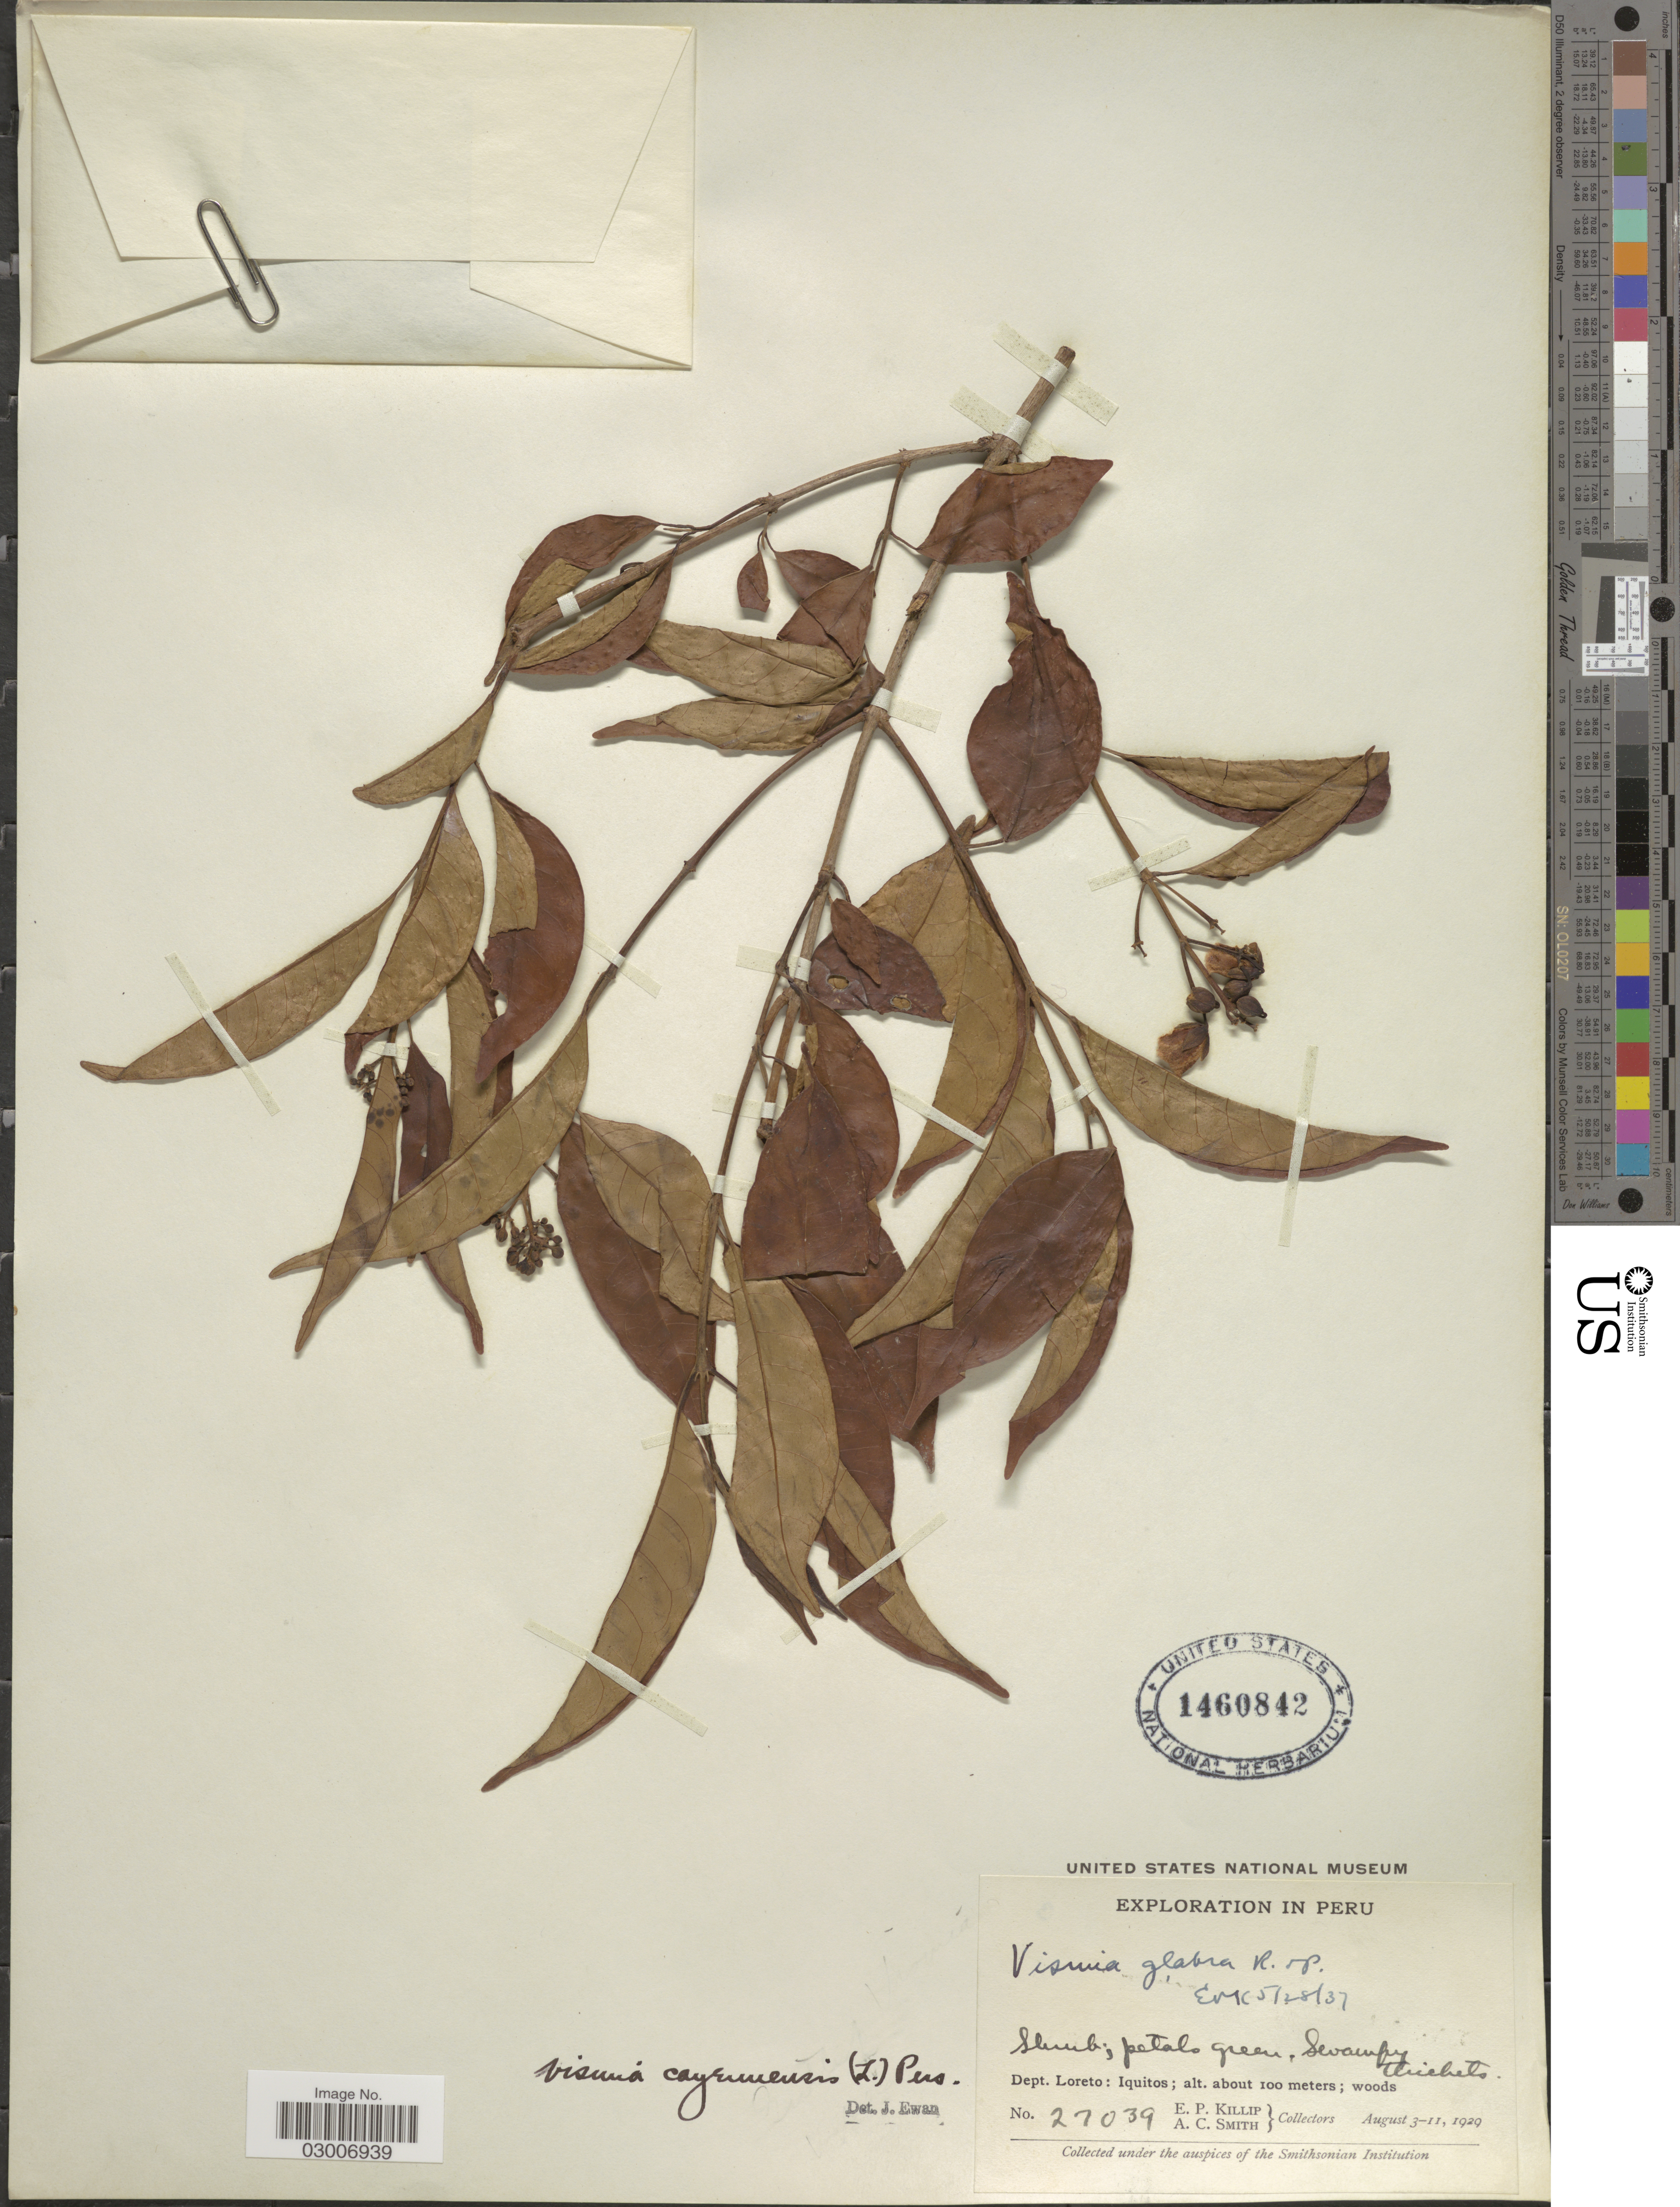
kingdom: Plantae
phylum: Tracheophyta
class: Magnoliopsida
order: Malpighiales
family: Hypericaceae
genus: Vismia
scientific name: Vismia plicatifolia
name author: Hochr.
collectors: E. P. Killip & A. C. Smith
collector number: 27039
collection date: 1929-08-03/1929-08-11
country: Peru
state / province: Loreto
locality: Dept. Loreto: Iquitos.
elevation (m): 100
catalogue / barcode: US 1460842